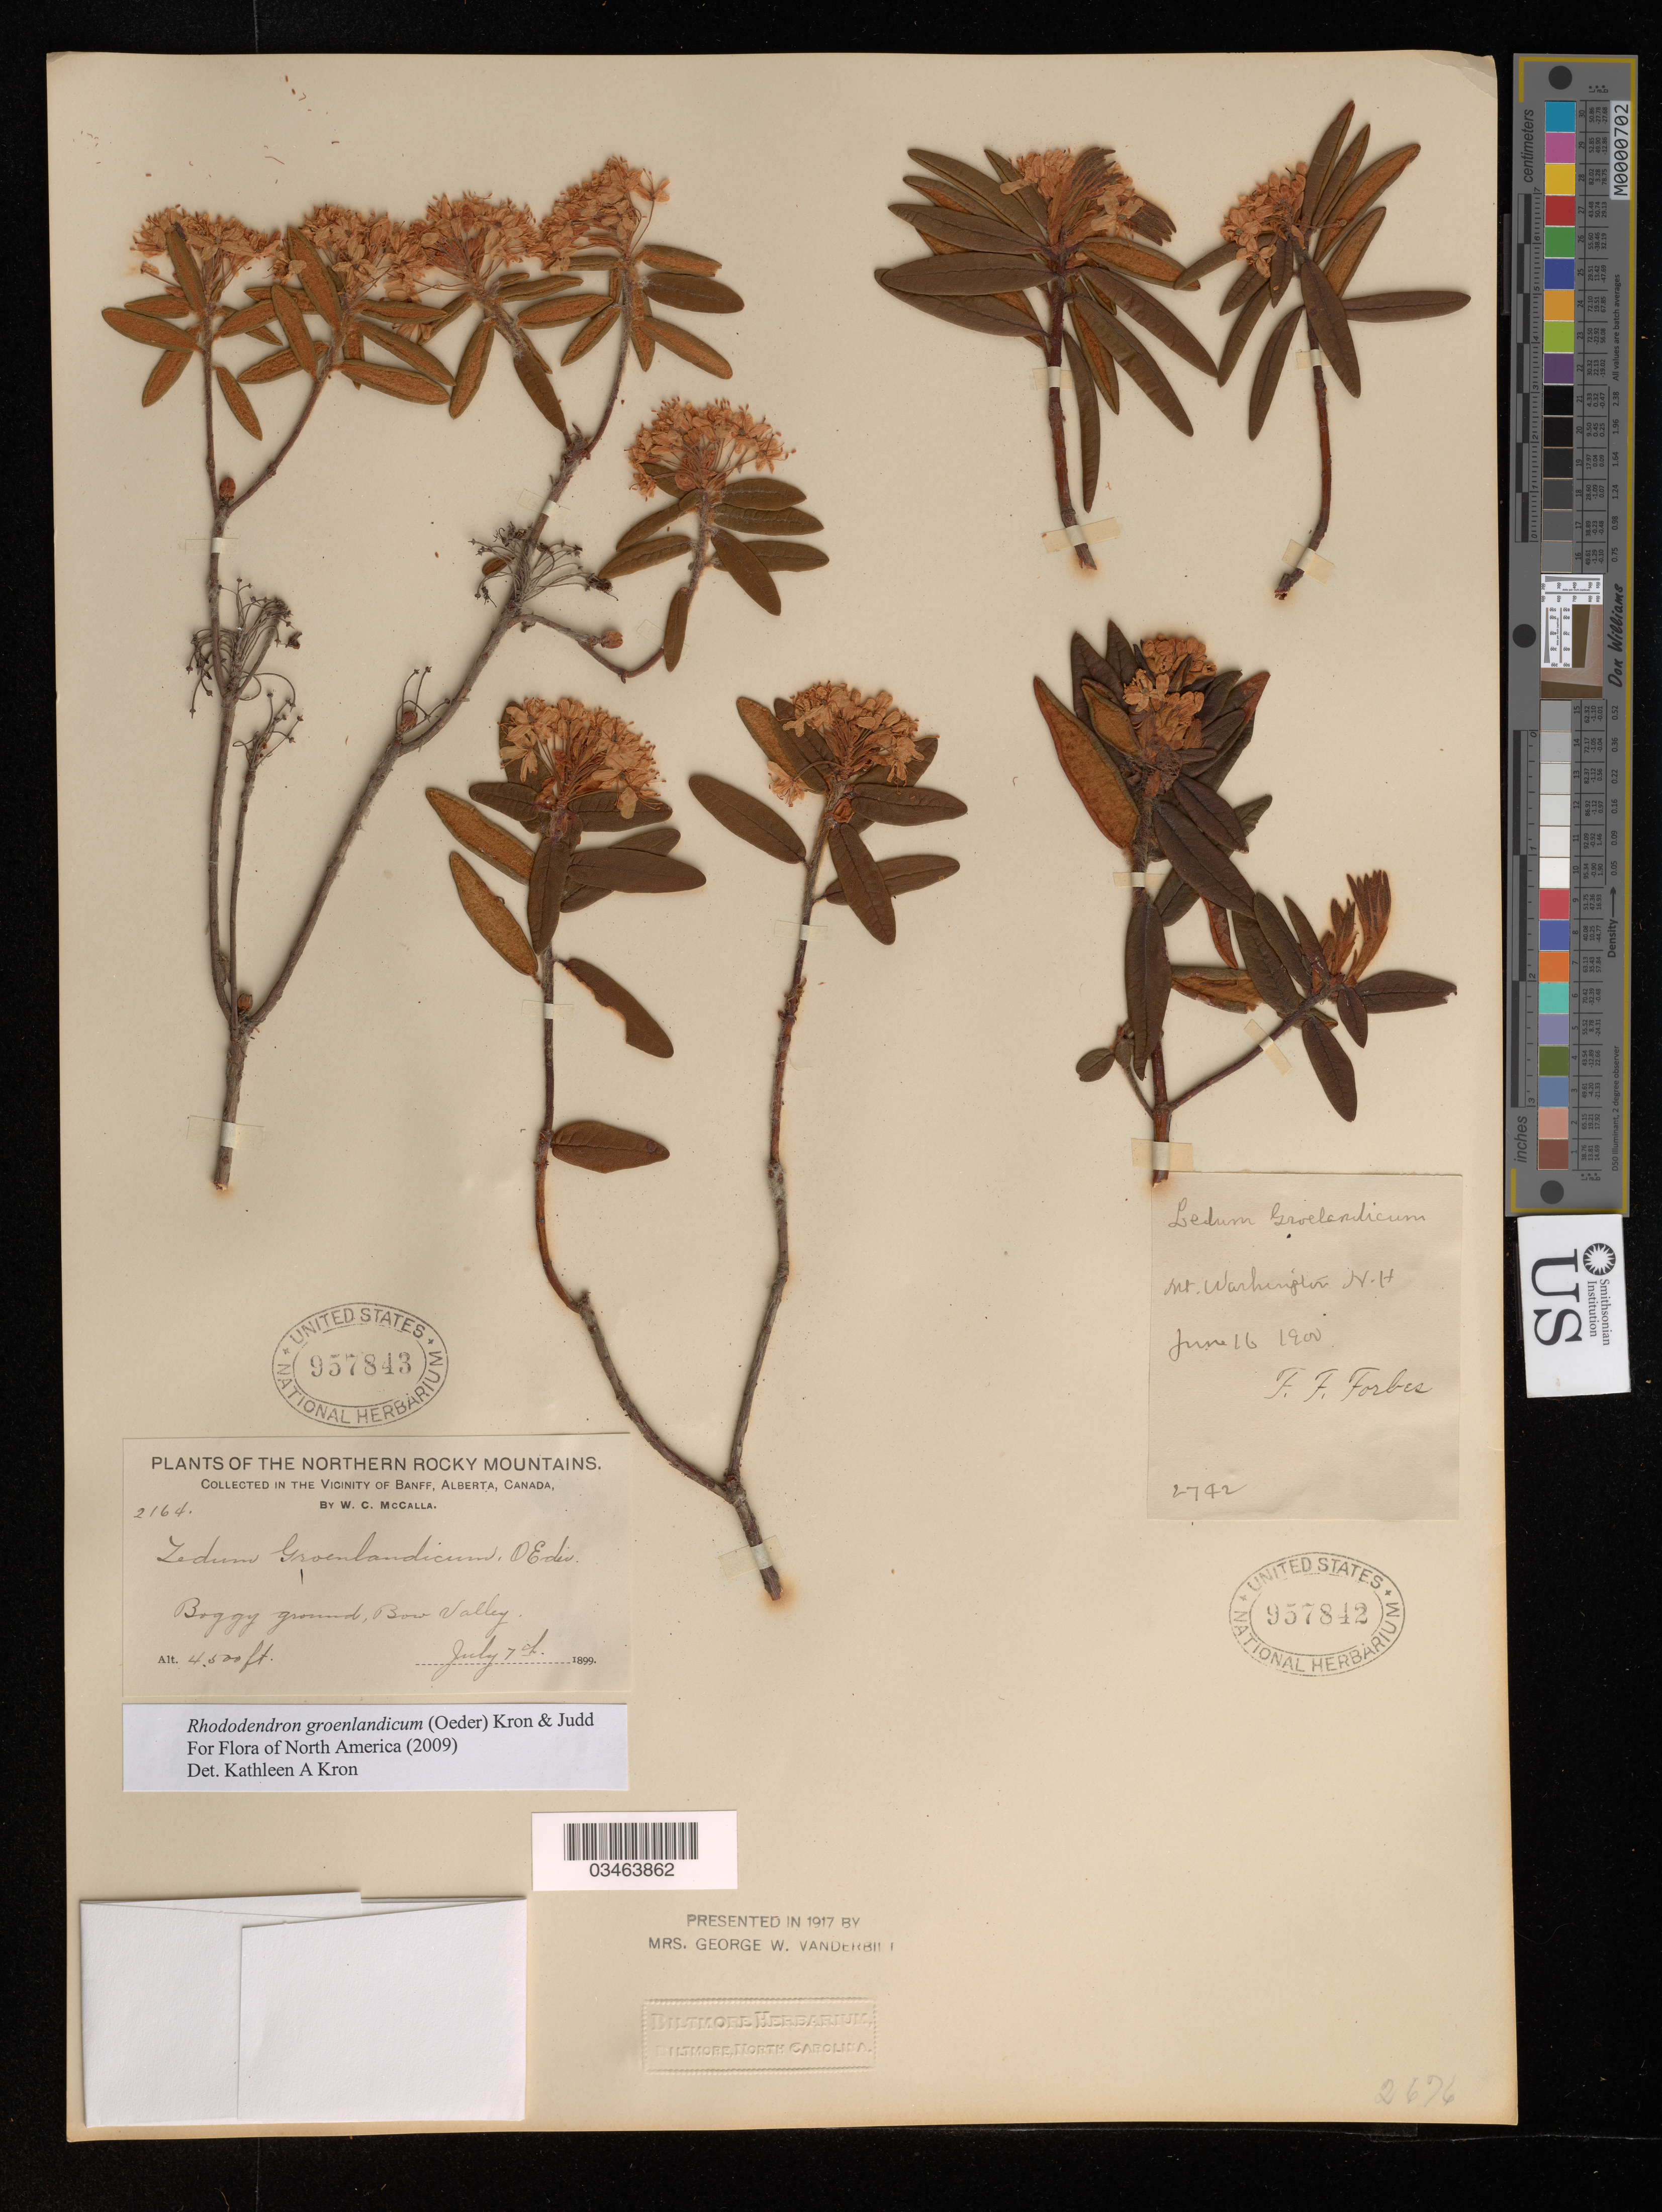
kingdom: Plantae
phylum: Tracheophyta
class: Magnoliopsida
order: Ericales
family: Ericaceae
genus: Rhododendron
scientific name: Rhododendron groenlandicum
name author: (Oeder) Kron & Judd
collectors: W. McCalla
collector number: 2164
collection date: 1899-07-07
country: Canada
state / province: Alberta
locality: Vicinity of Banff. Boggy ground, Bow Valley.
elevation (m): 1372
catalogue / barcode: US 957843